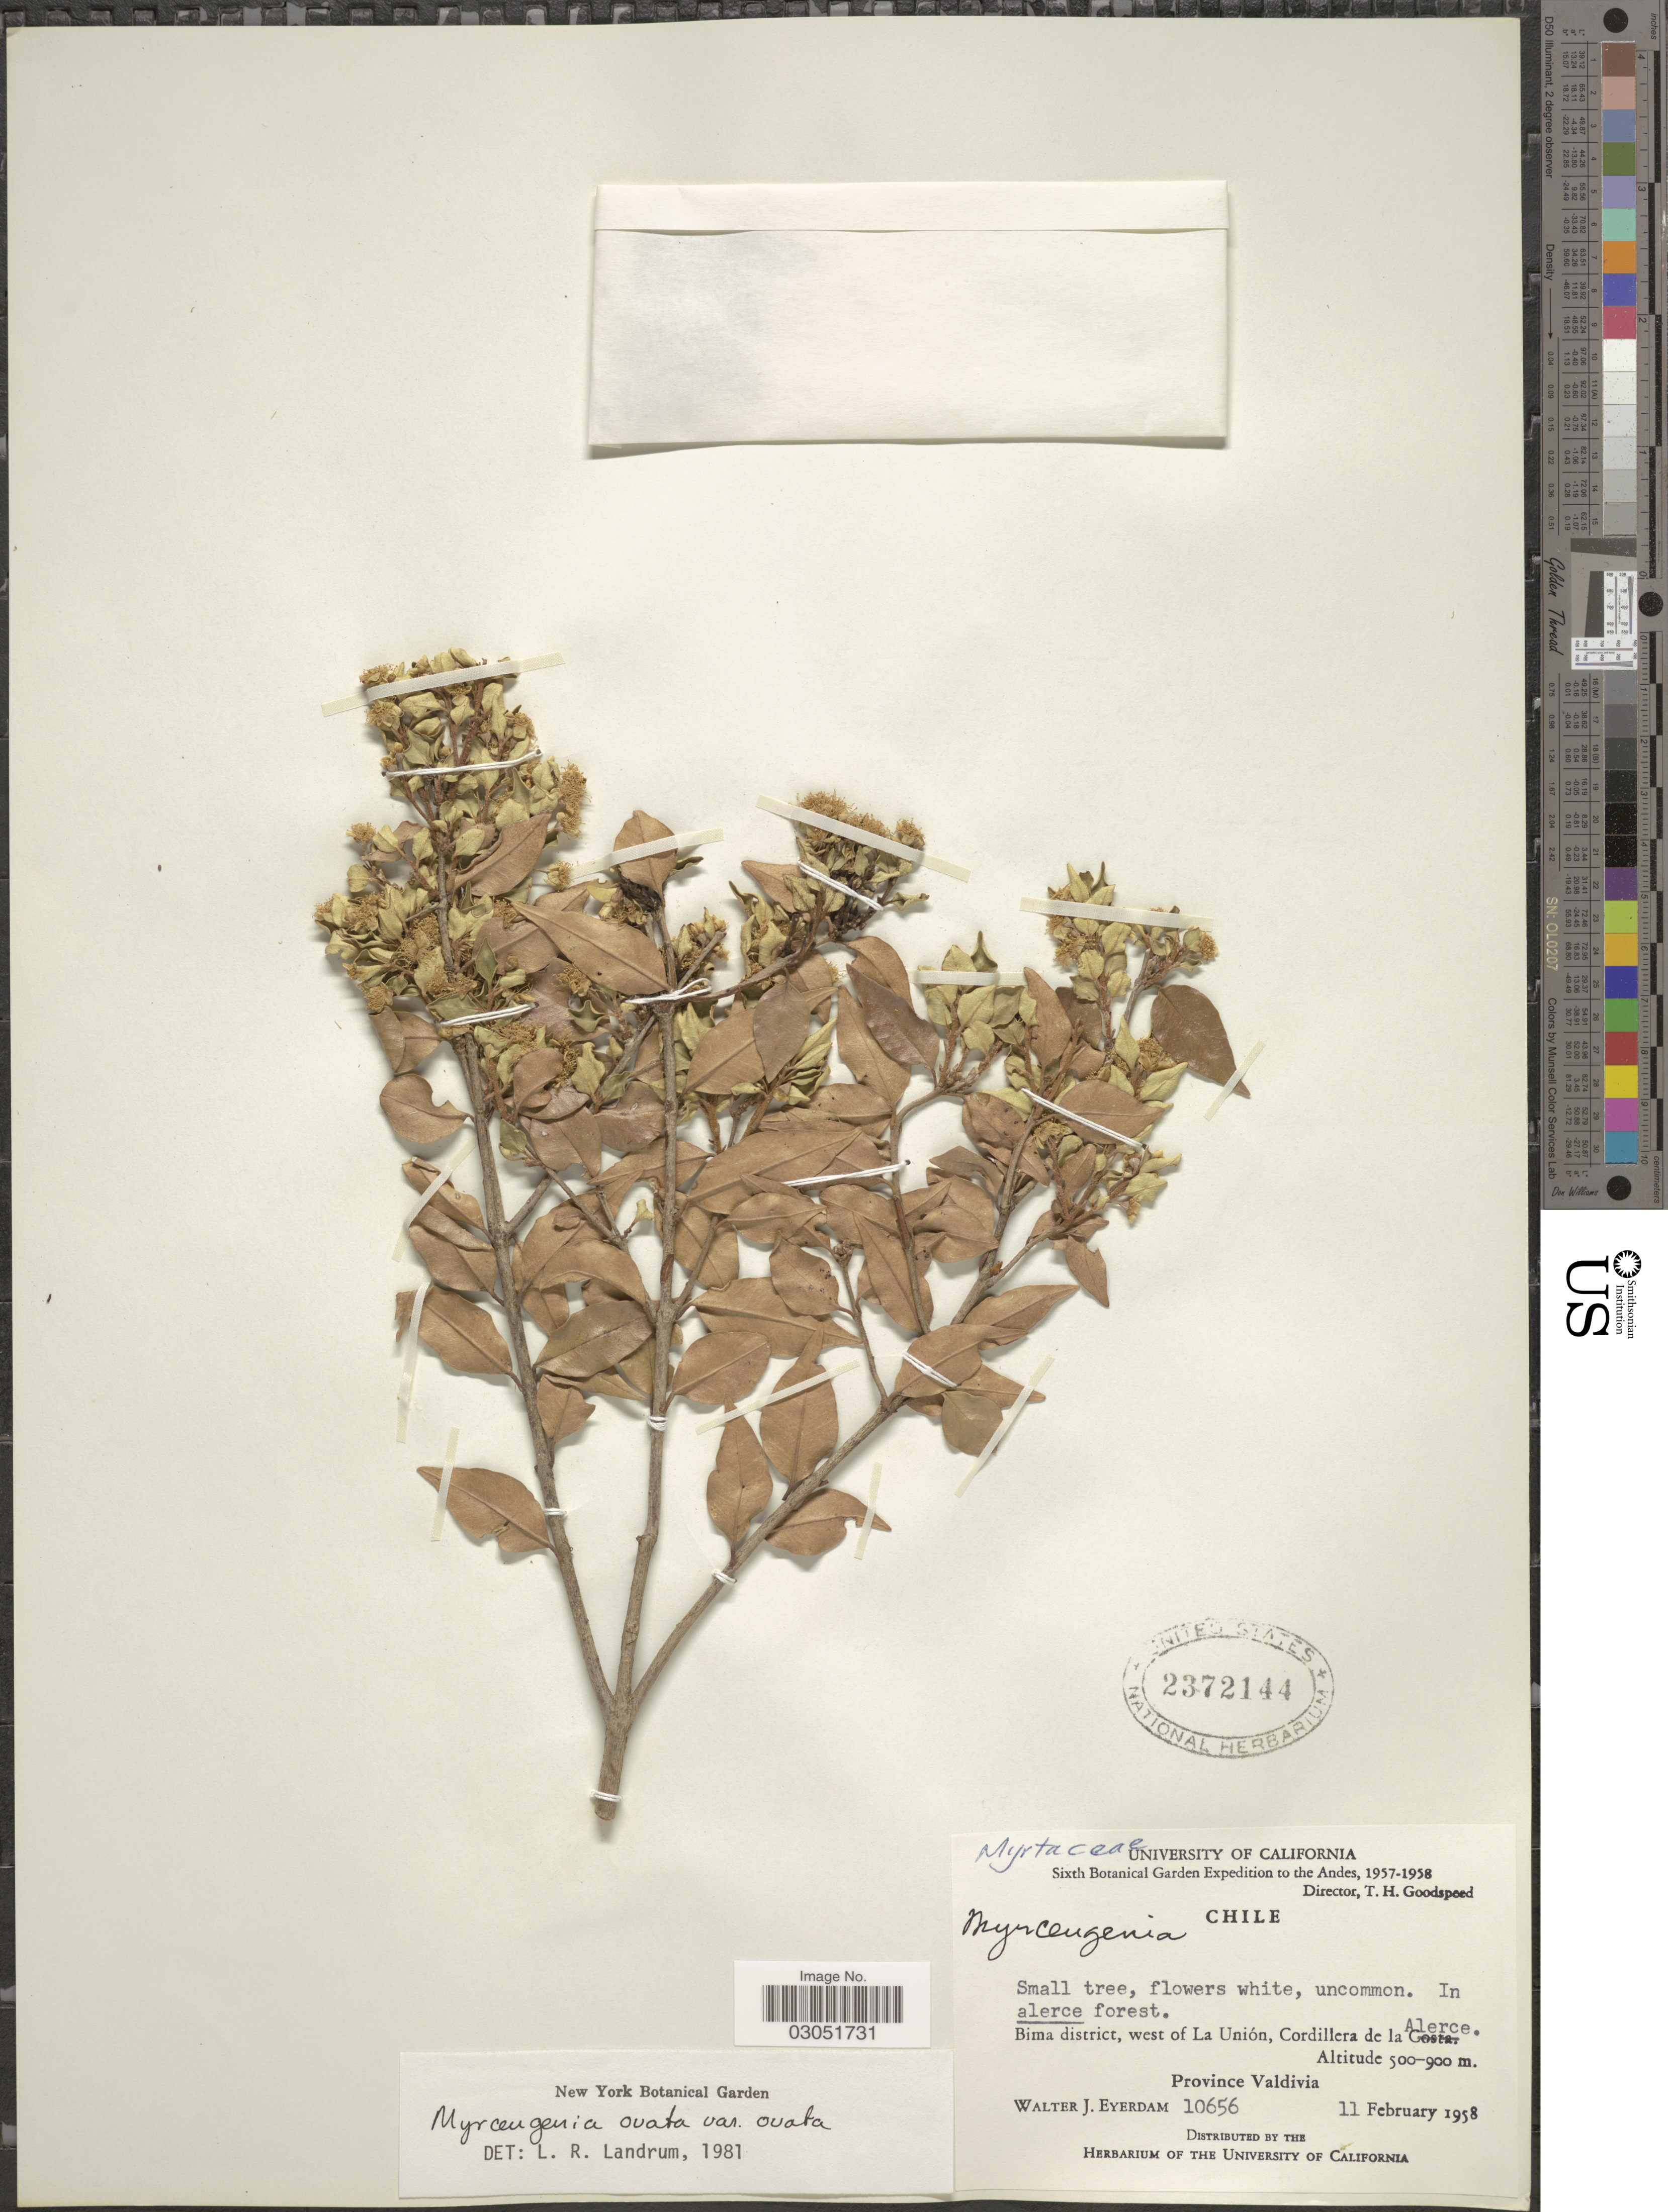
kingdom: Plantae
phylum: Tracheophyta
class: Magnoliopsida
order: Myrtales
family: Myrtaceae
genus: Myrceugenia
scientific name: Myrceugenia ovata var. ovata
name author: (Hook. & Arn.) O. Berg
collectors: W. J. Eyerdam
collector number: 10656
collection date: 1958-02-11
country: Chile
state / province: Los Ríos (XIV)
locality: Andes. Bima district, west of La Unión, Cordillera de la Alerce. Provincia Valdivia.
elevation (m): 500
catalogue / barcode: US 2372144